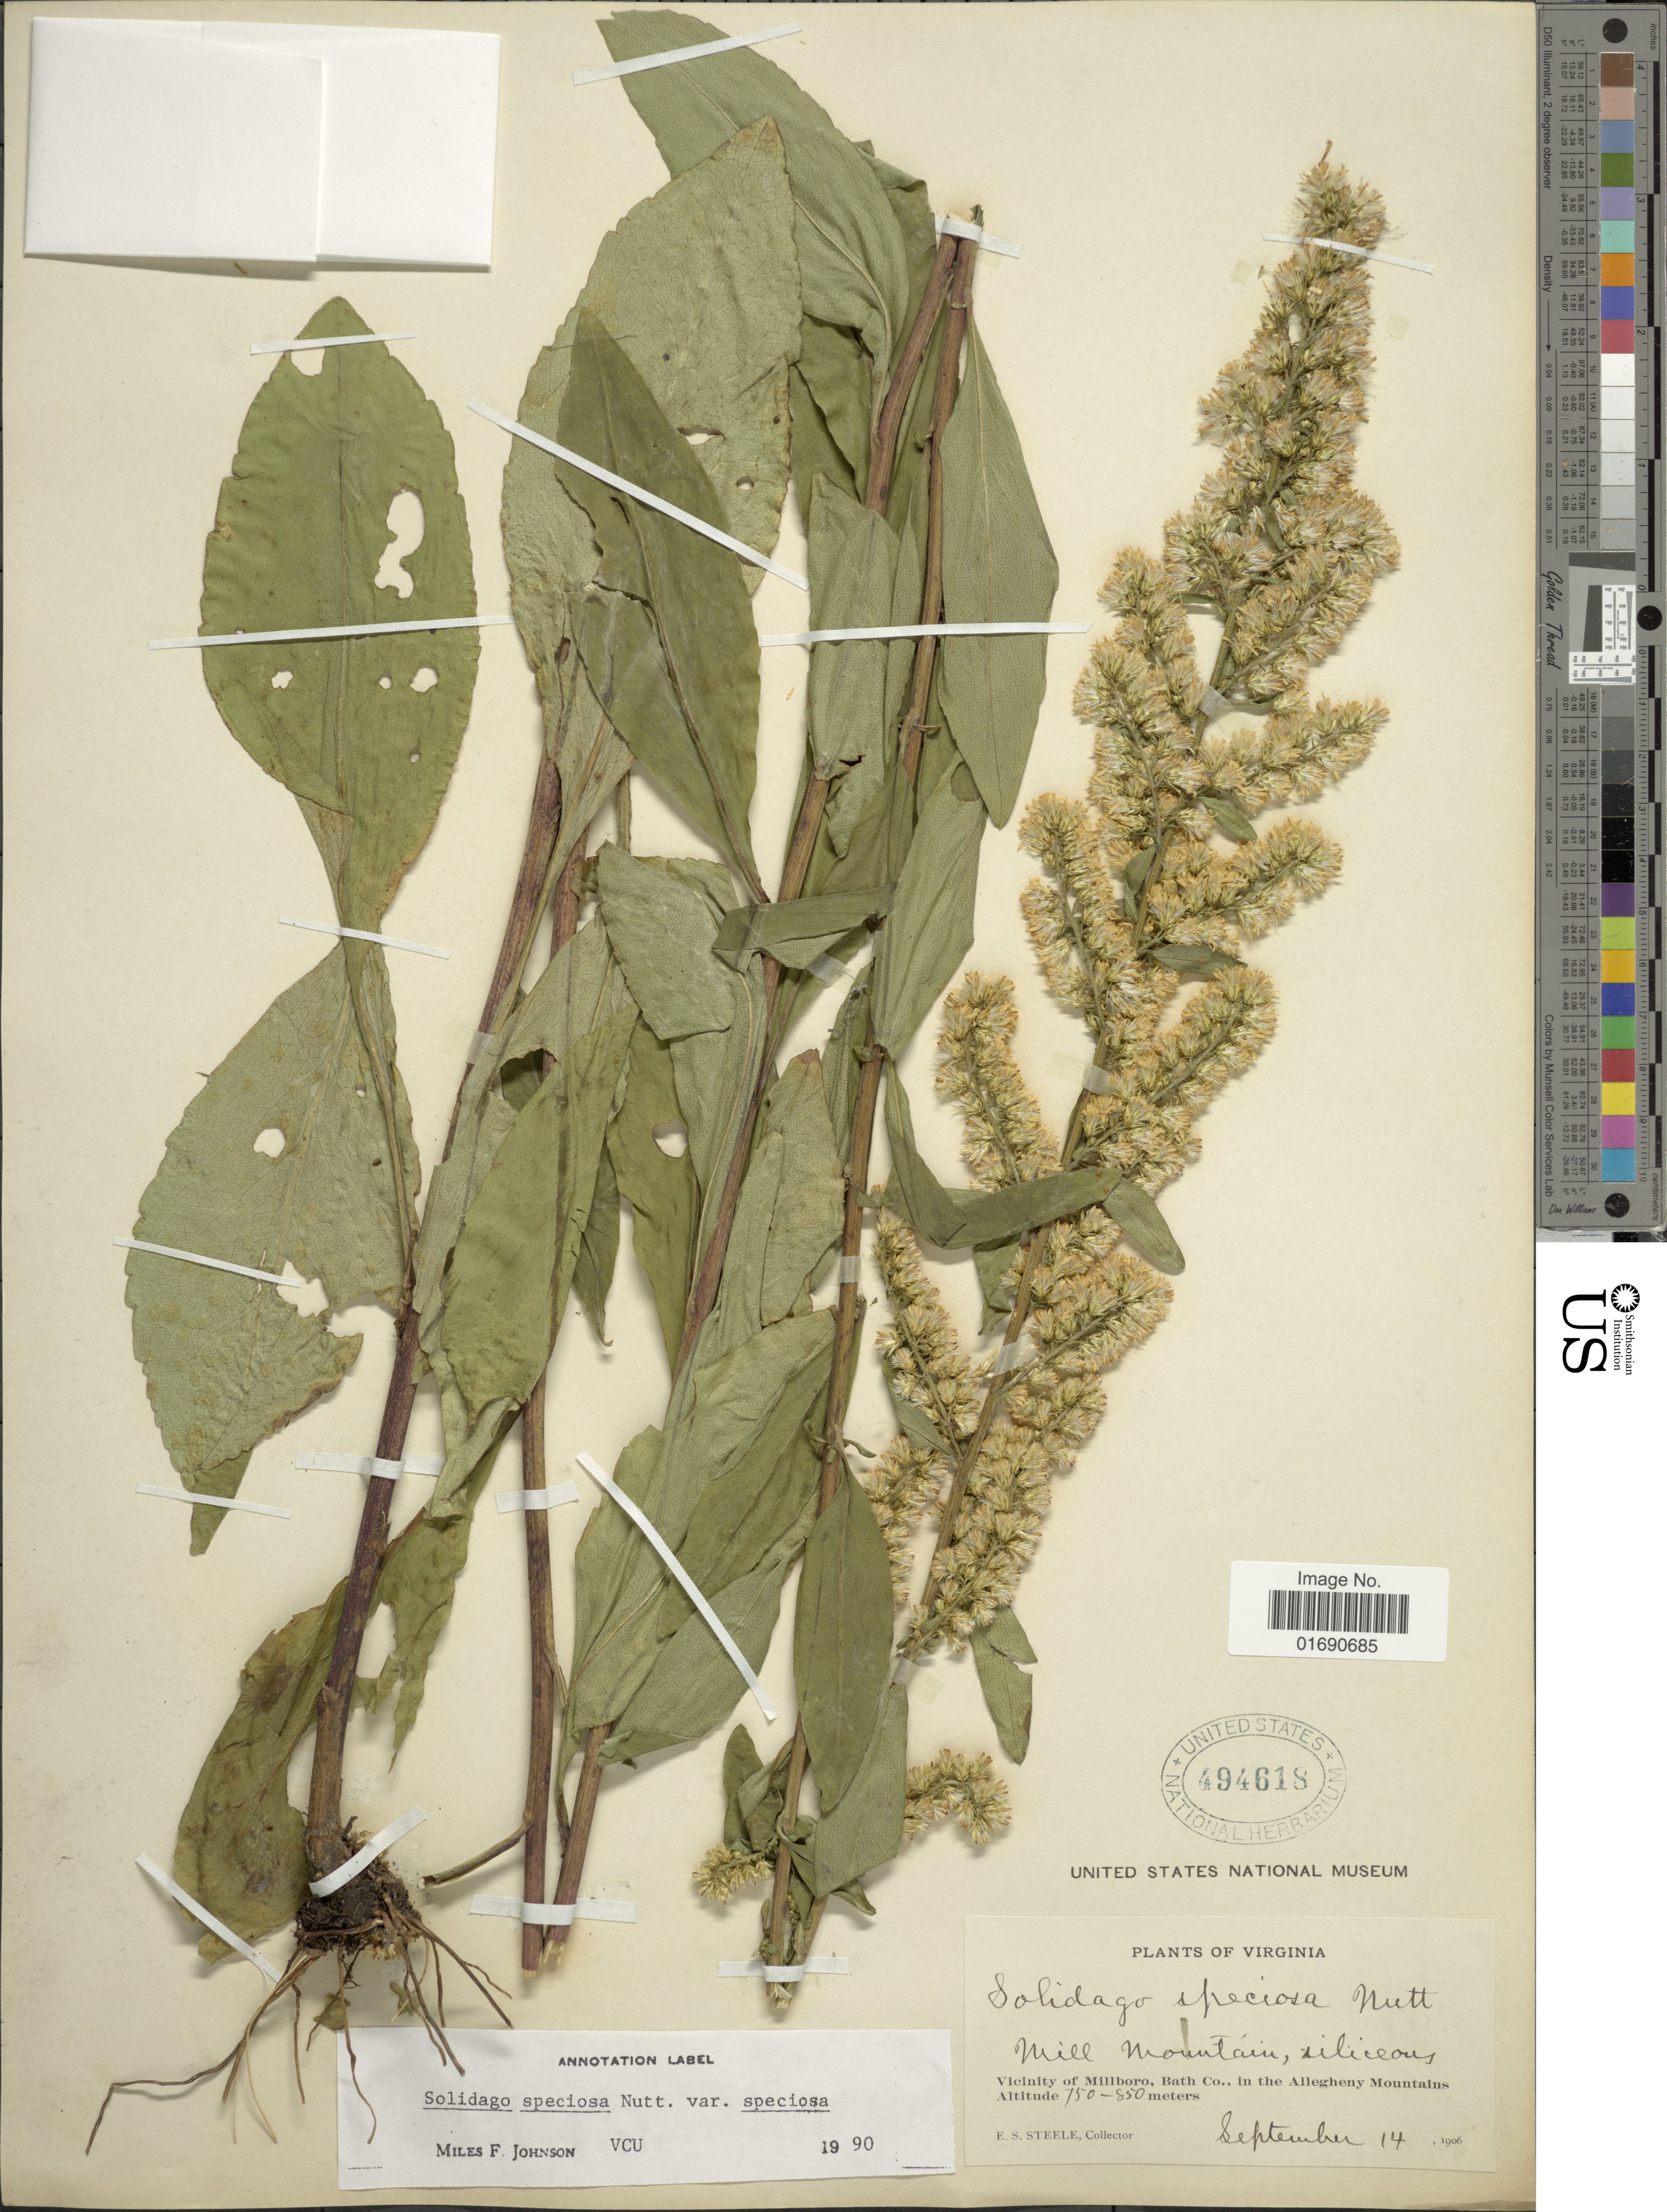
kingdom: Plantae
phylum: Tracheophyta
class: Magnoliopsida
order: Asterales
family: Asteraceae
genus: Solidago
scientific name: Solidago speciosa var. speciosa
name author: Nutt.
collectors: E. Steele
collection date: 1906-09-14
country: United States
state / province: Virginia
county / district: Bath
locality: Mill Mountain, siliceous, Vicinity of Millboro, Bath Co., in the Allegheny Mountains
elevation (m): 750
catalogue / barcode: US 494618